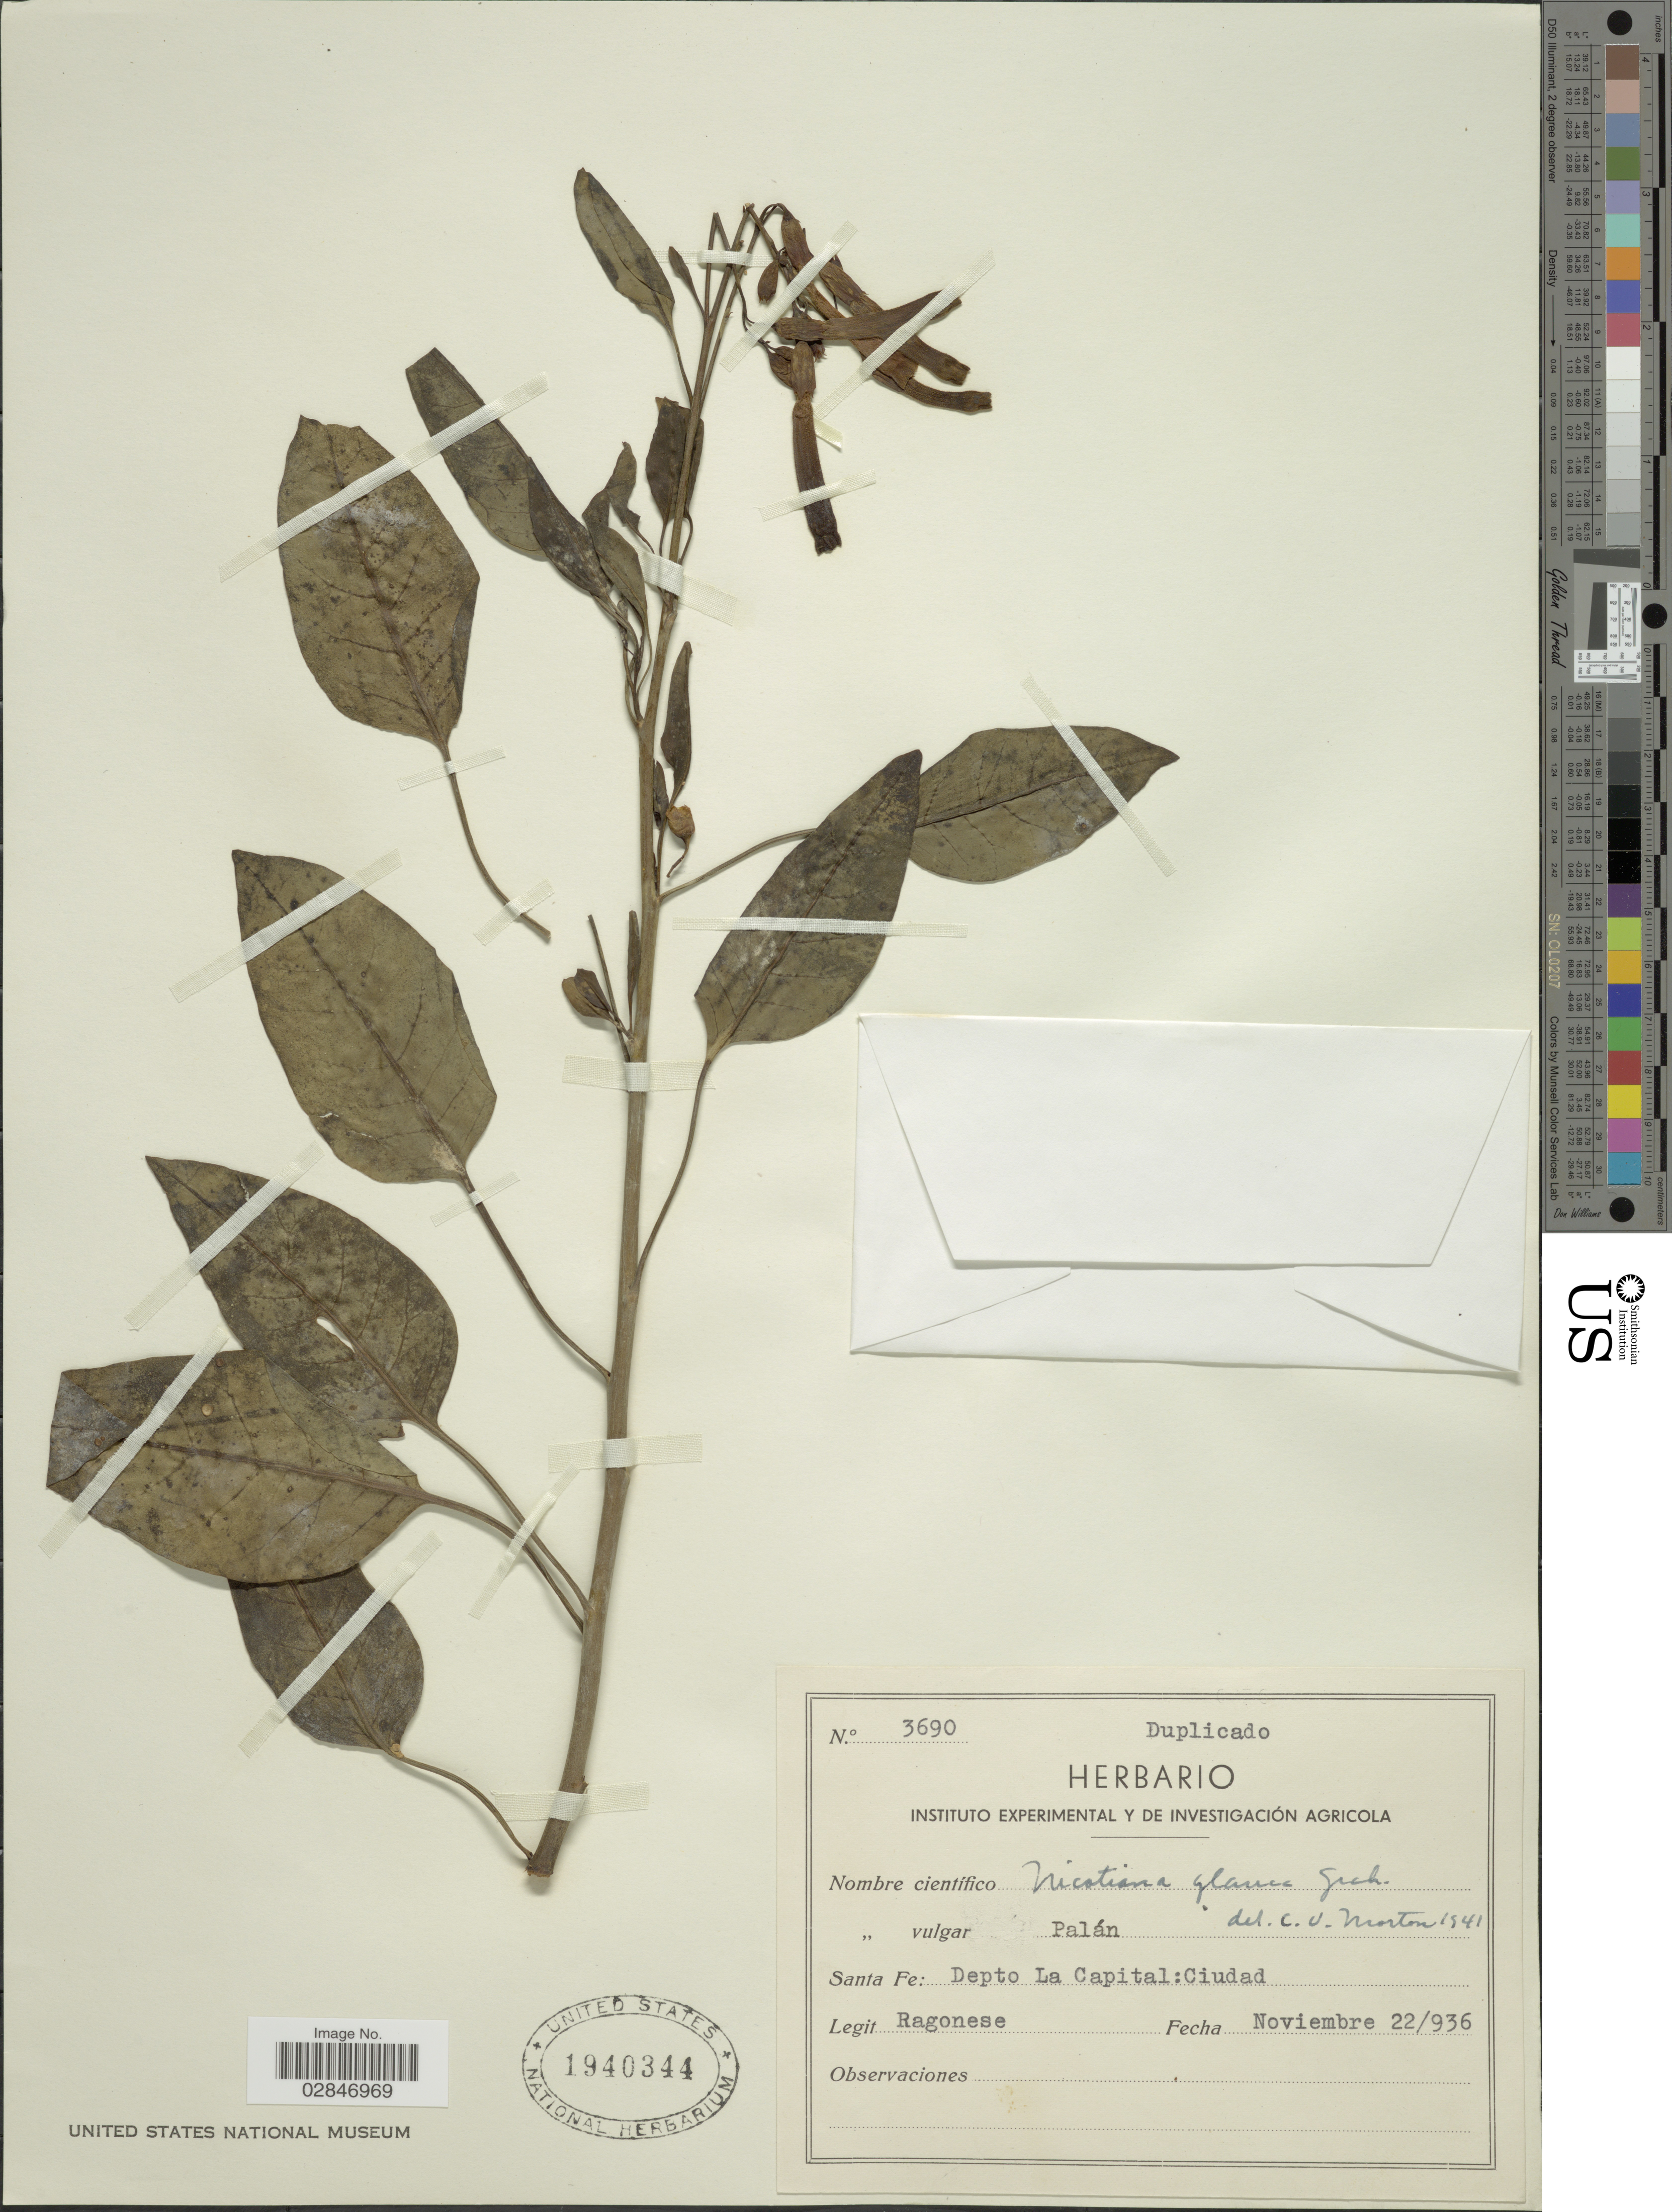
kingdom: Plantae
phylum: Tracheophyta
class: Magnoliopsida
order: Solanales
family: Solanaceae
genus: Nicotiana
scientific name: Nicotiana glauca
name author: Graham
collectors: Ragonese, --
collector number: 3690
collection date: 1936-11-22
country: Argentina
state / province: Santa Fe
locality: Santa Fe: Depto La Capital: Ciudad.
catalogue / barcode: US 1940344